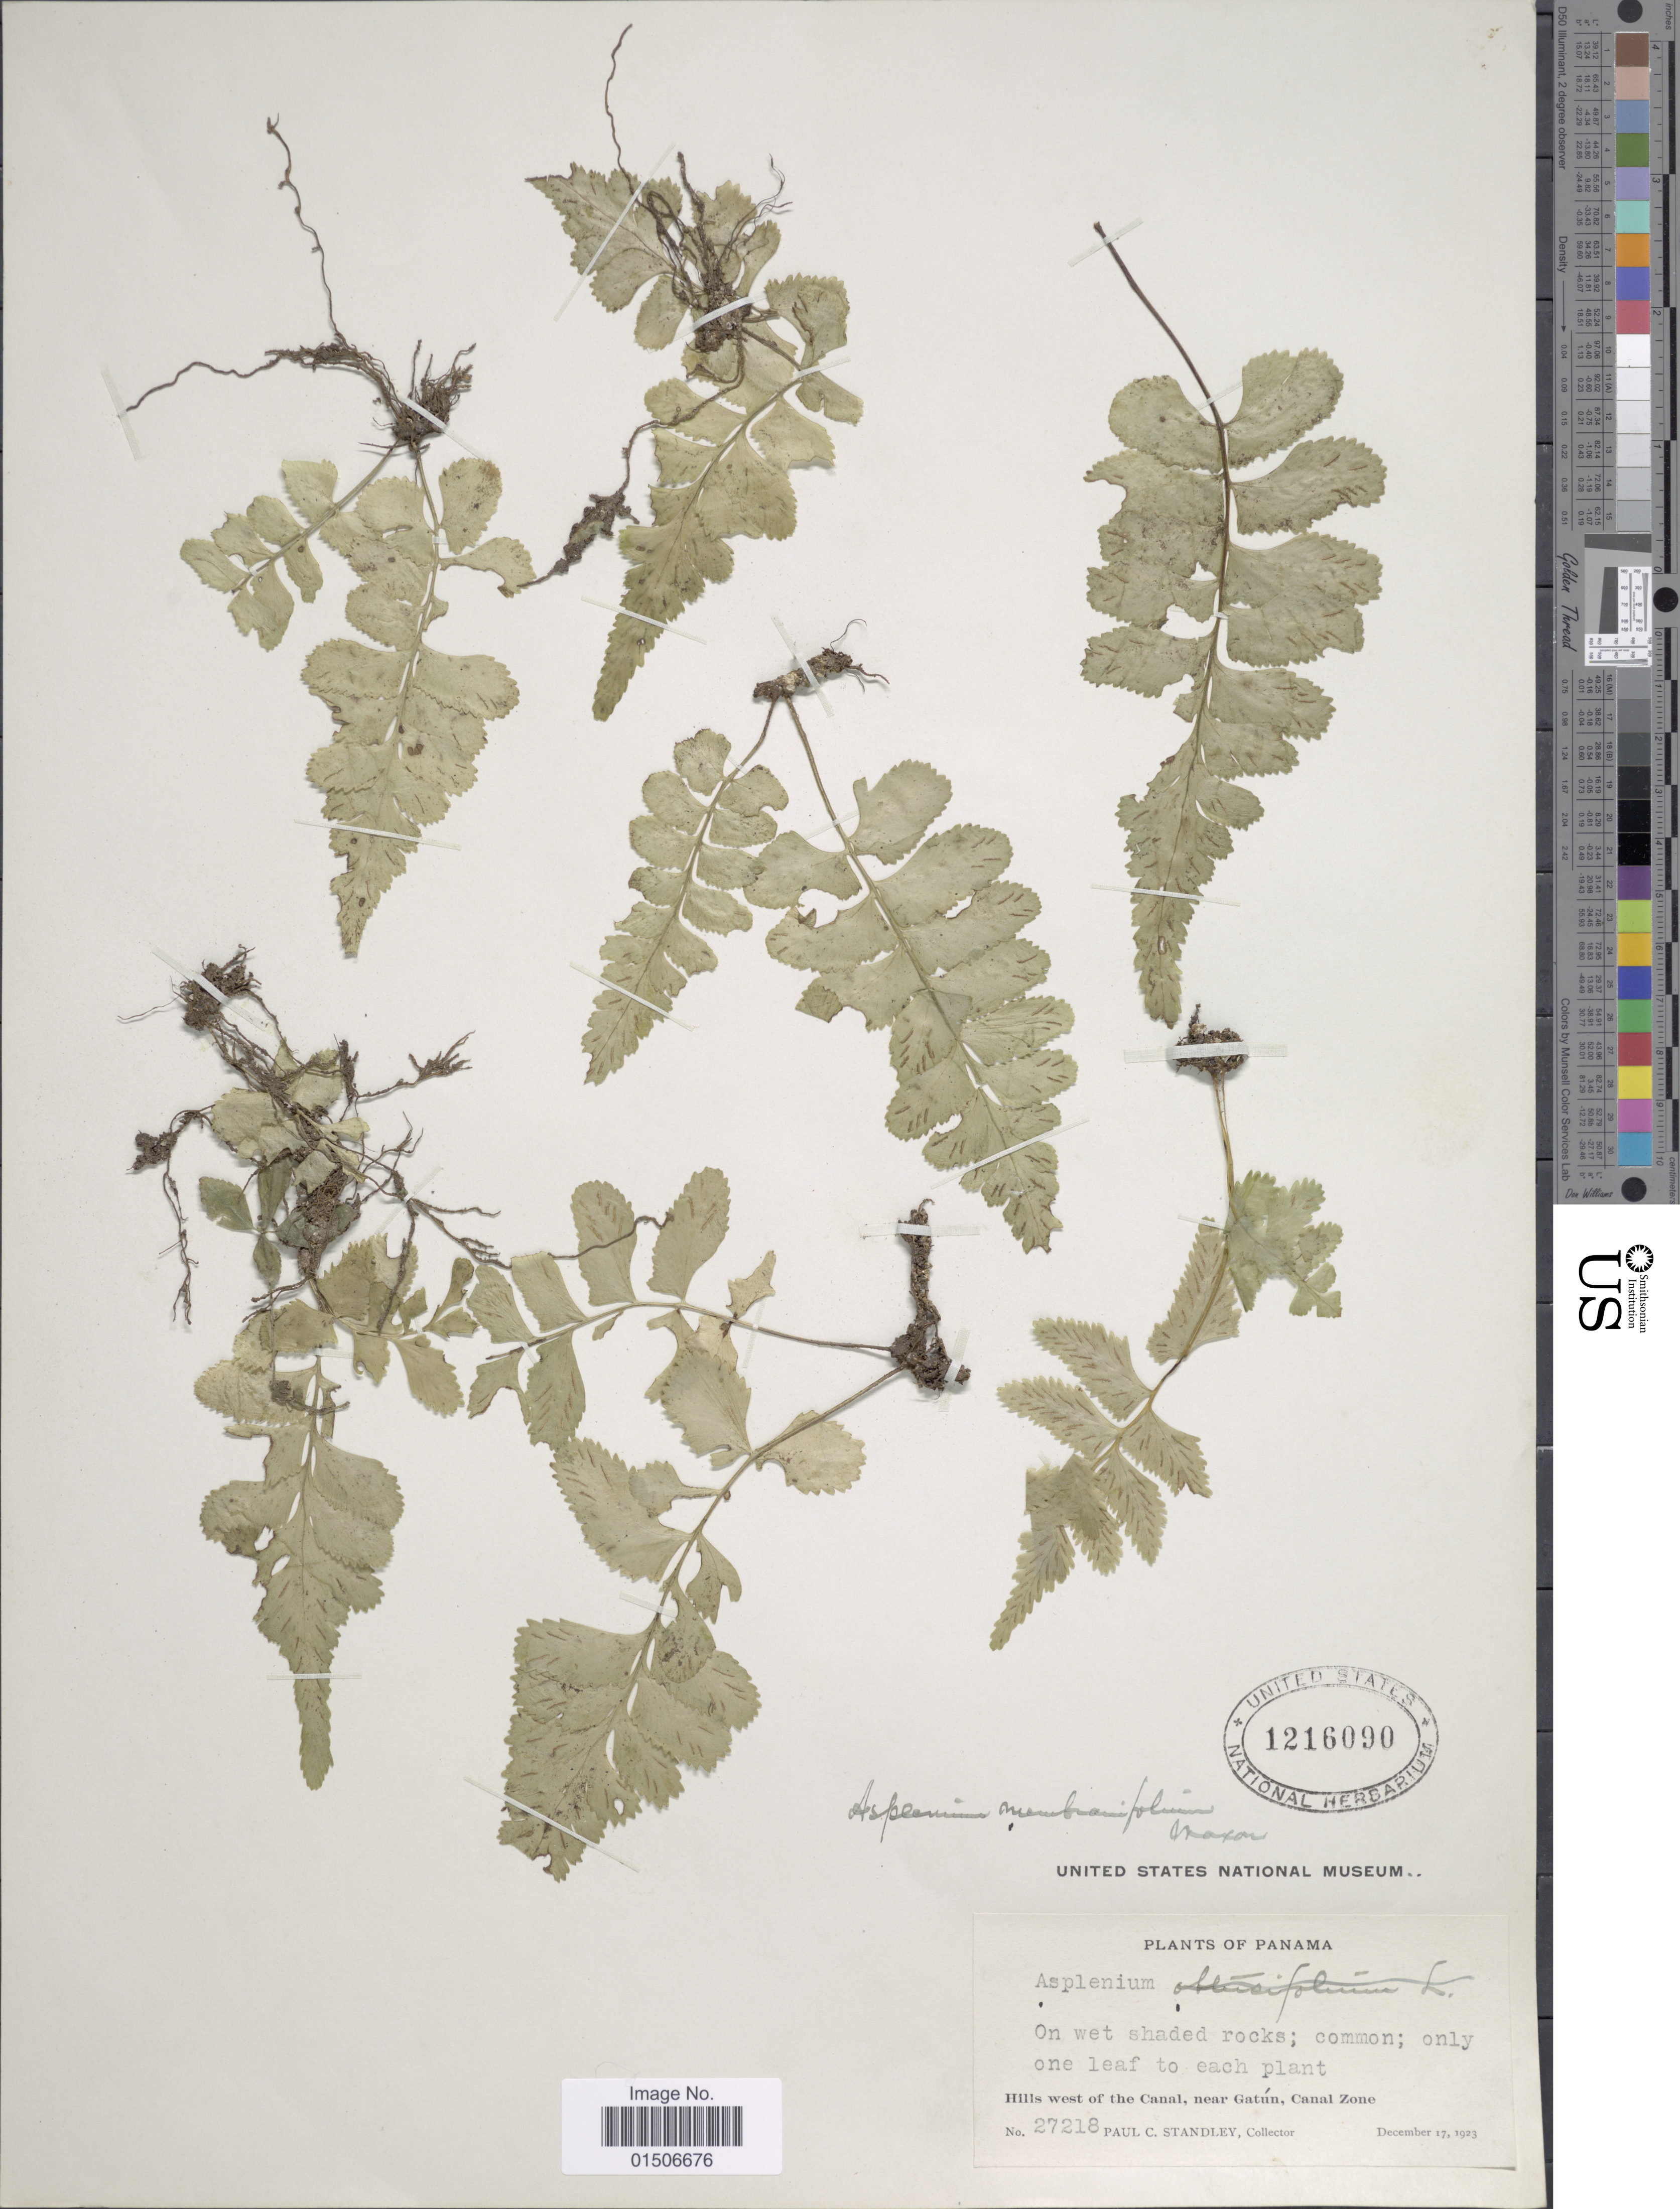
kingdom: Plantae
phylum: Tracheophyta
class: Polypodiopsida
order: Polypodiales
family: Aspleniaceae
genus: Asplenium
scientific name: Asplenium hoffmannii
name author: Hieron.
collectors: P. C. Standley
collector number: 27218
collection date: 1923-12-17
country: Panama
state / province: Colón / Panamá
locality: On wet shaded rocks; only one leaf to each plant, Hills west of the Canal, near Gatún, Canal Zone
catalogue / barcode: US 1216090